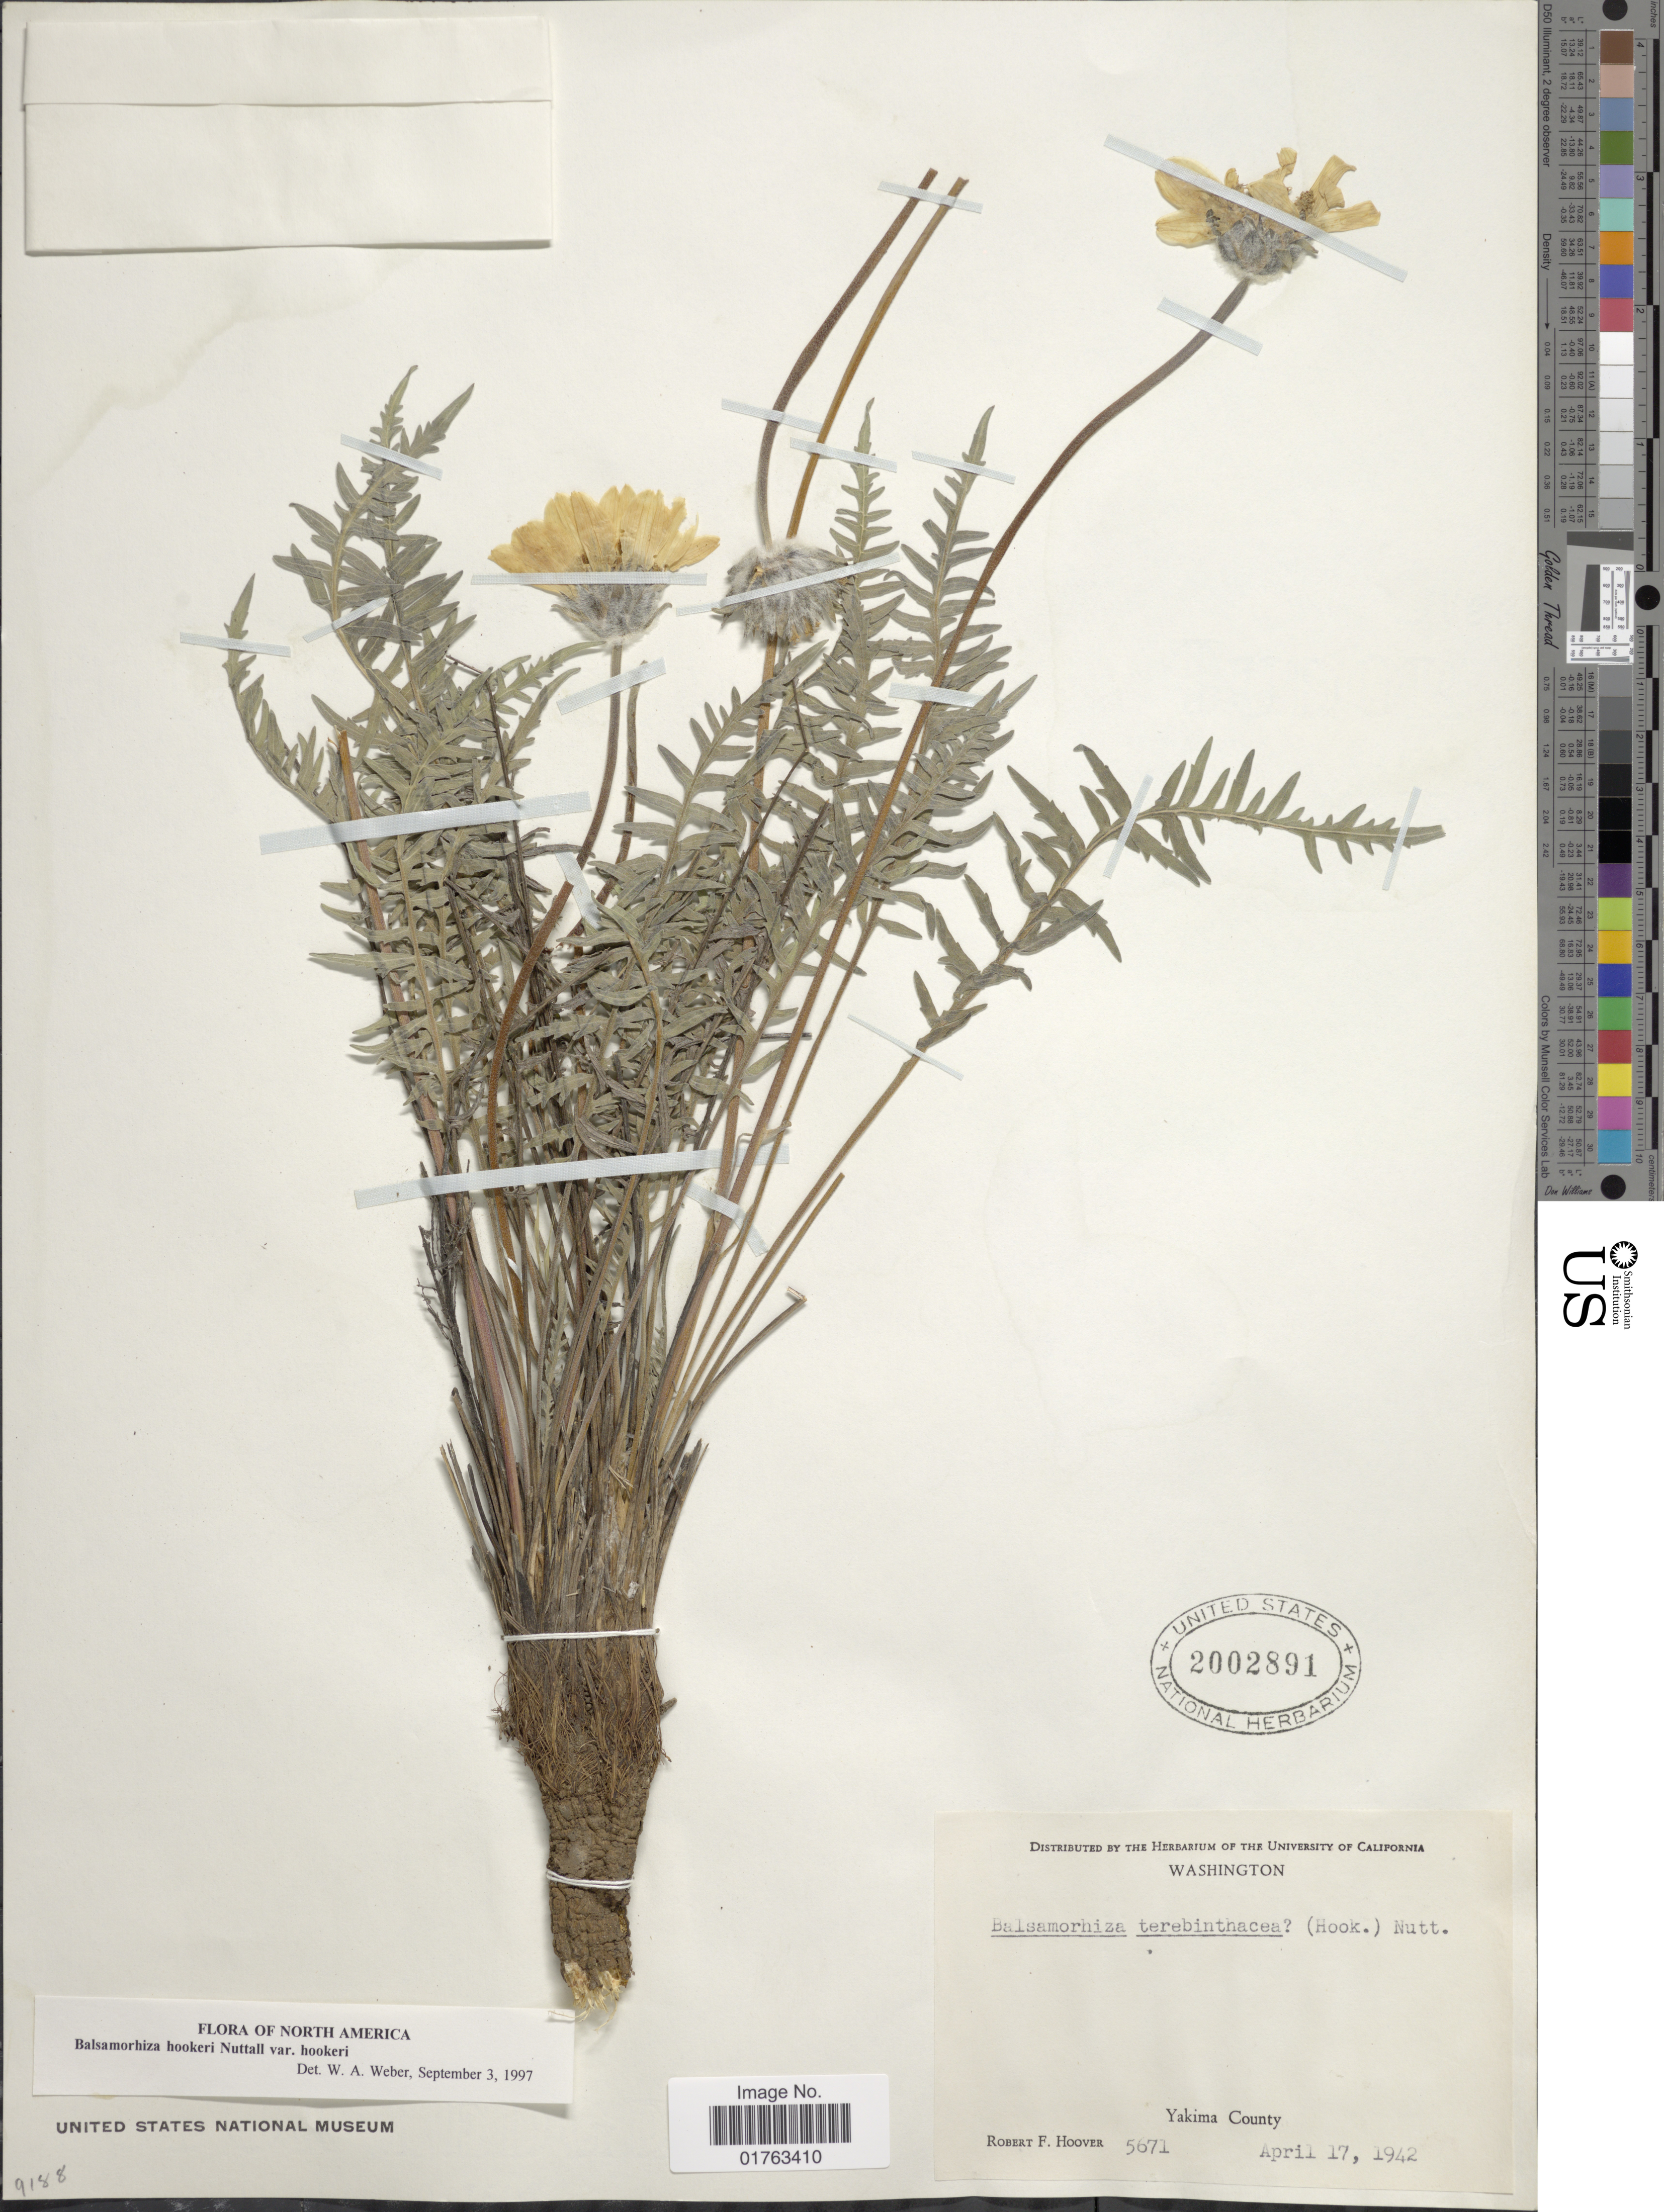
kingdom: Plantae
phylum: Tracheophyta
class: Magnoliopsida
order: Asterales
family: Asteraceae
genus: Balsamorhiza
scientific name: Balsamorhiza hookeri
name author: Nutt.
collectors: R. F. Hoover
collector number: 5671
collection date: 1942-04-17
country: United States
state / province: Washington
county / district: Yakima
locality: Yakima County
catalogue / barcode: US 2002891